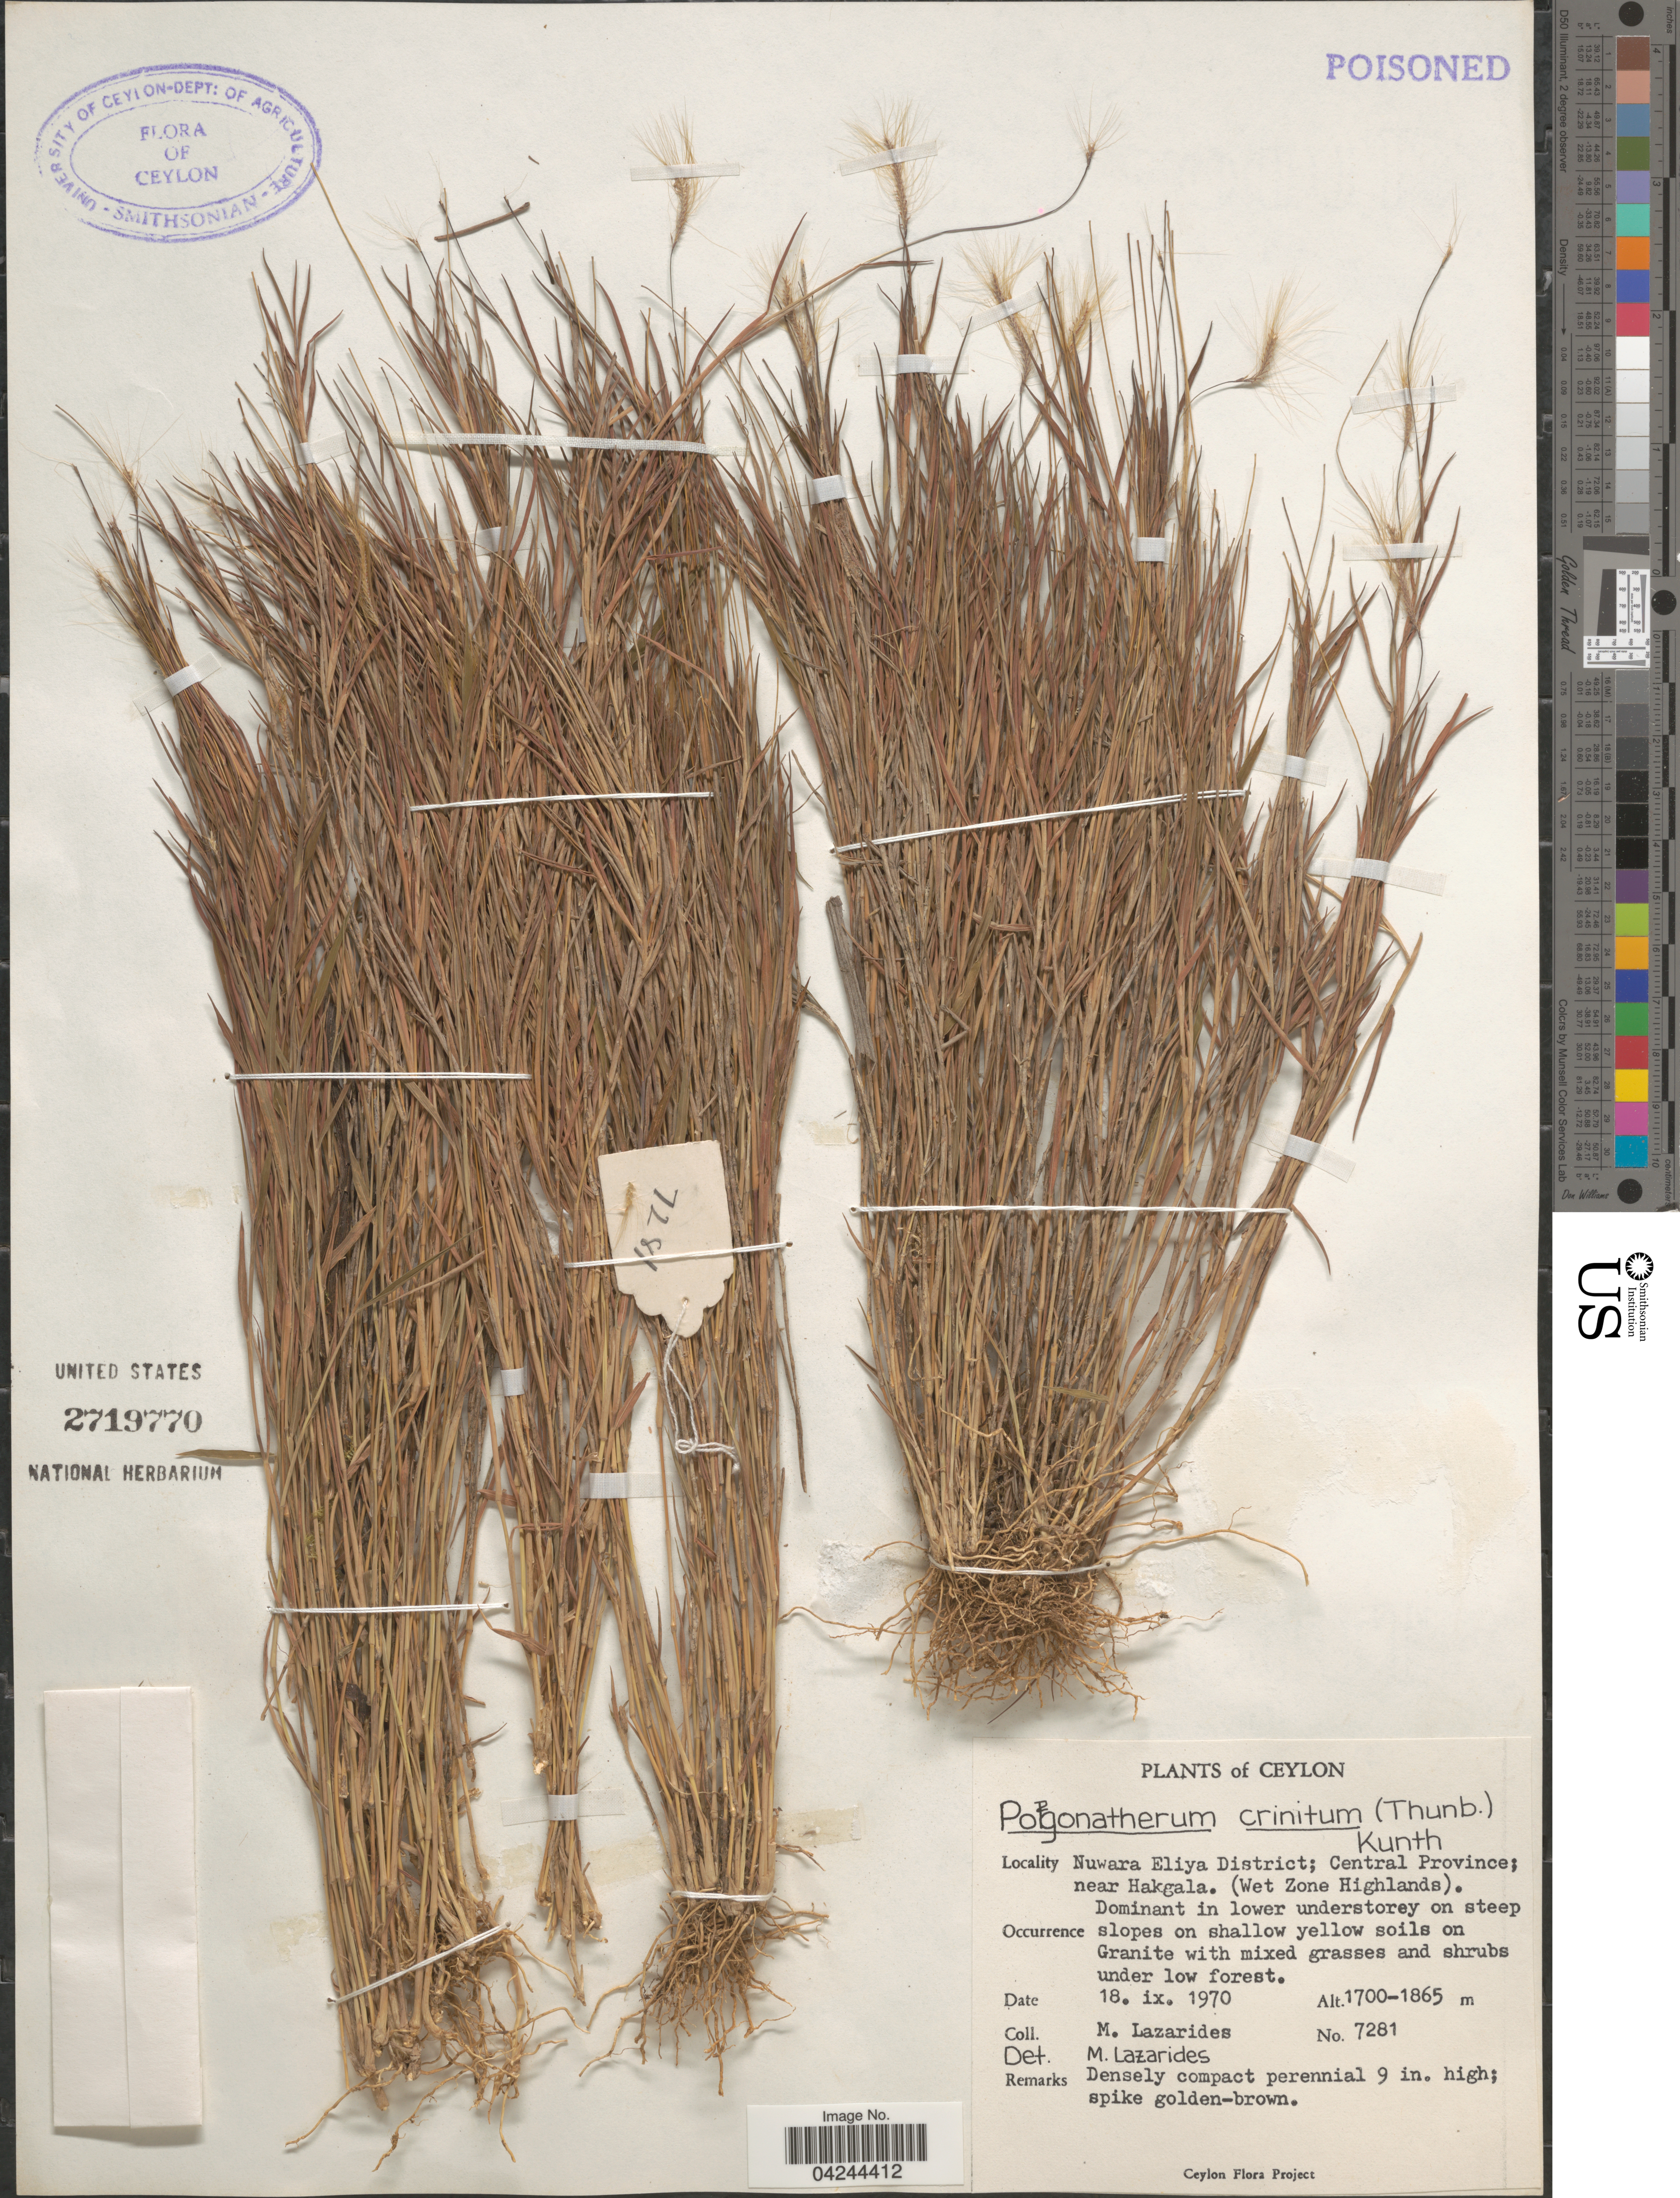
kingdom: Plantae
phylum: Tracheophyta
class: Liliopsida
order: Poales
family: Poaceae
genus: Pogonatherum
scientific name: Pogonatherum crinitum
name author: (Thunb.) Kunth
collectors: M. Lazarides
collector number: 7281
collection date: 1970-09-18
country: Sri Lanka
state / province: Central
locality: Ceylon. Nuwara Eliya District; near Hakgala. (Wet Zone Highlands).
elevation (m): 1700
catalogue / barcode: US 2719770